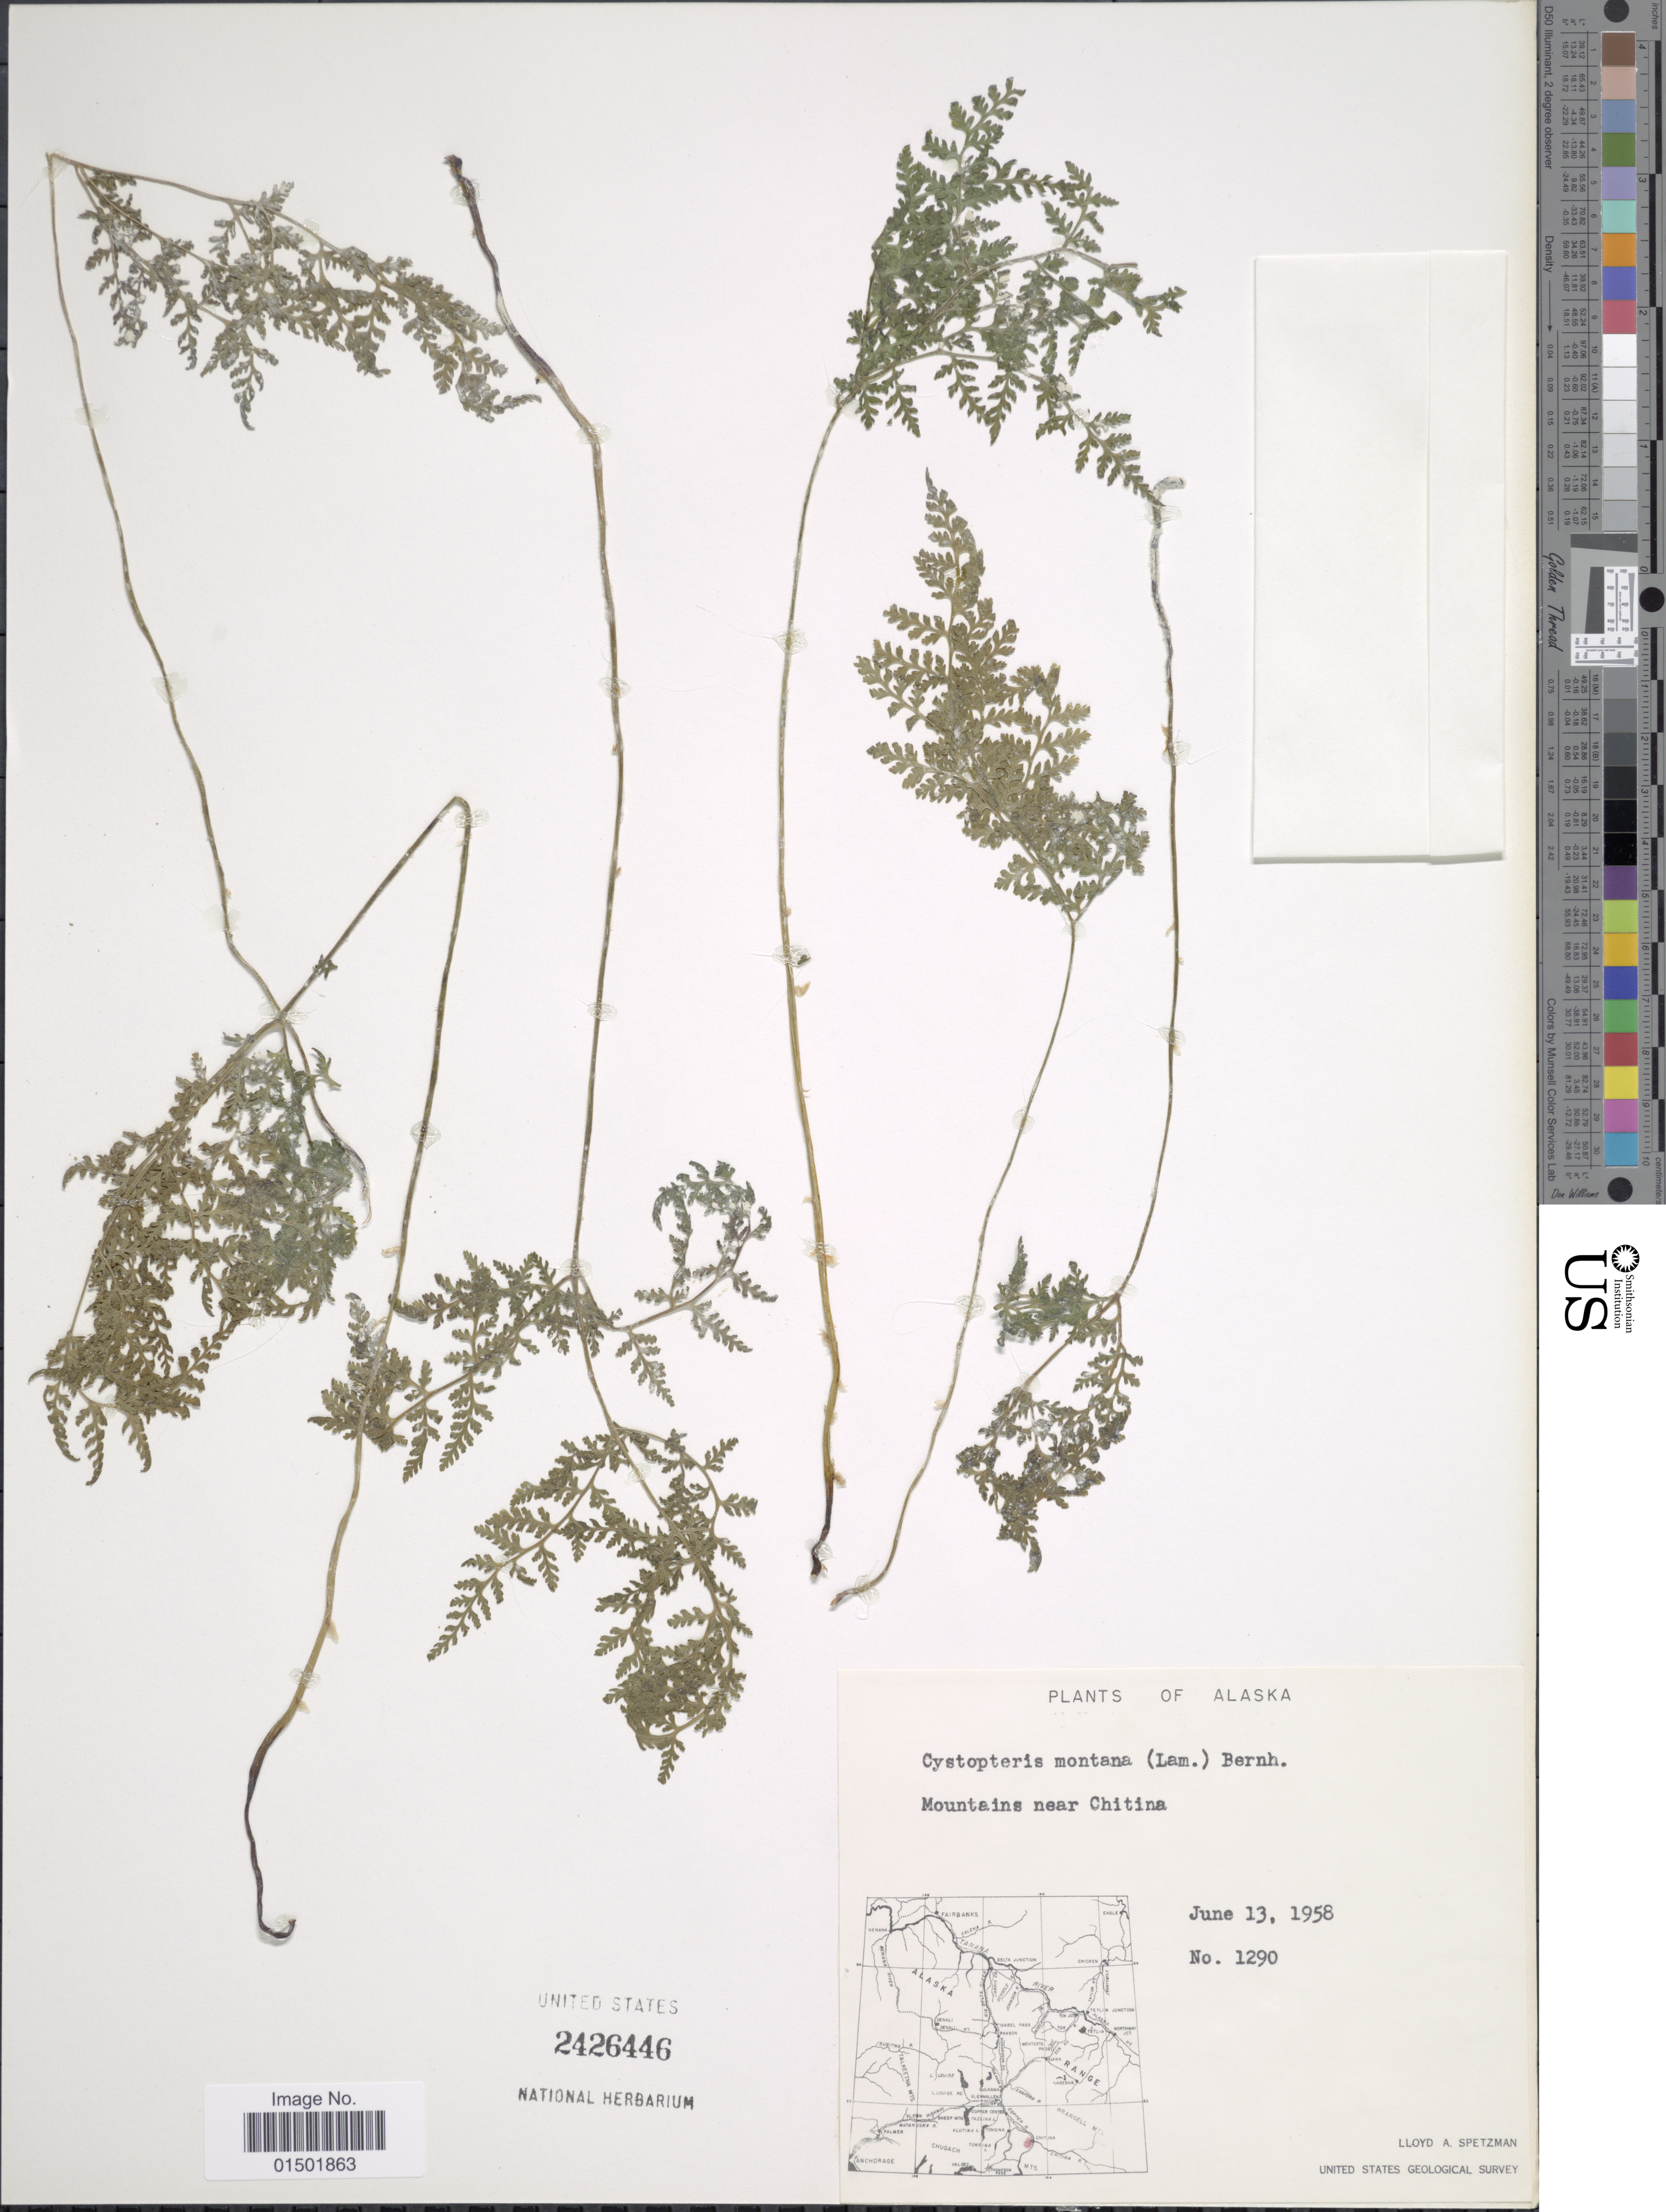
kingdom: Plantae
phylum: Tracheophyta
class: Polypodiopsida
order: Polypodiales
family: Cystopteridaceae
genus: Cystopteris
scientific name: Cystopteris montana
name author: (Lam.) Desv.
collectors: L. Spetzman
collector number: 1290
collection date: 1958-06-13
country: United States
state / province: Alaska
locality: Mountains near Chitina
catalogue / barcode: US 2426446